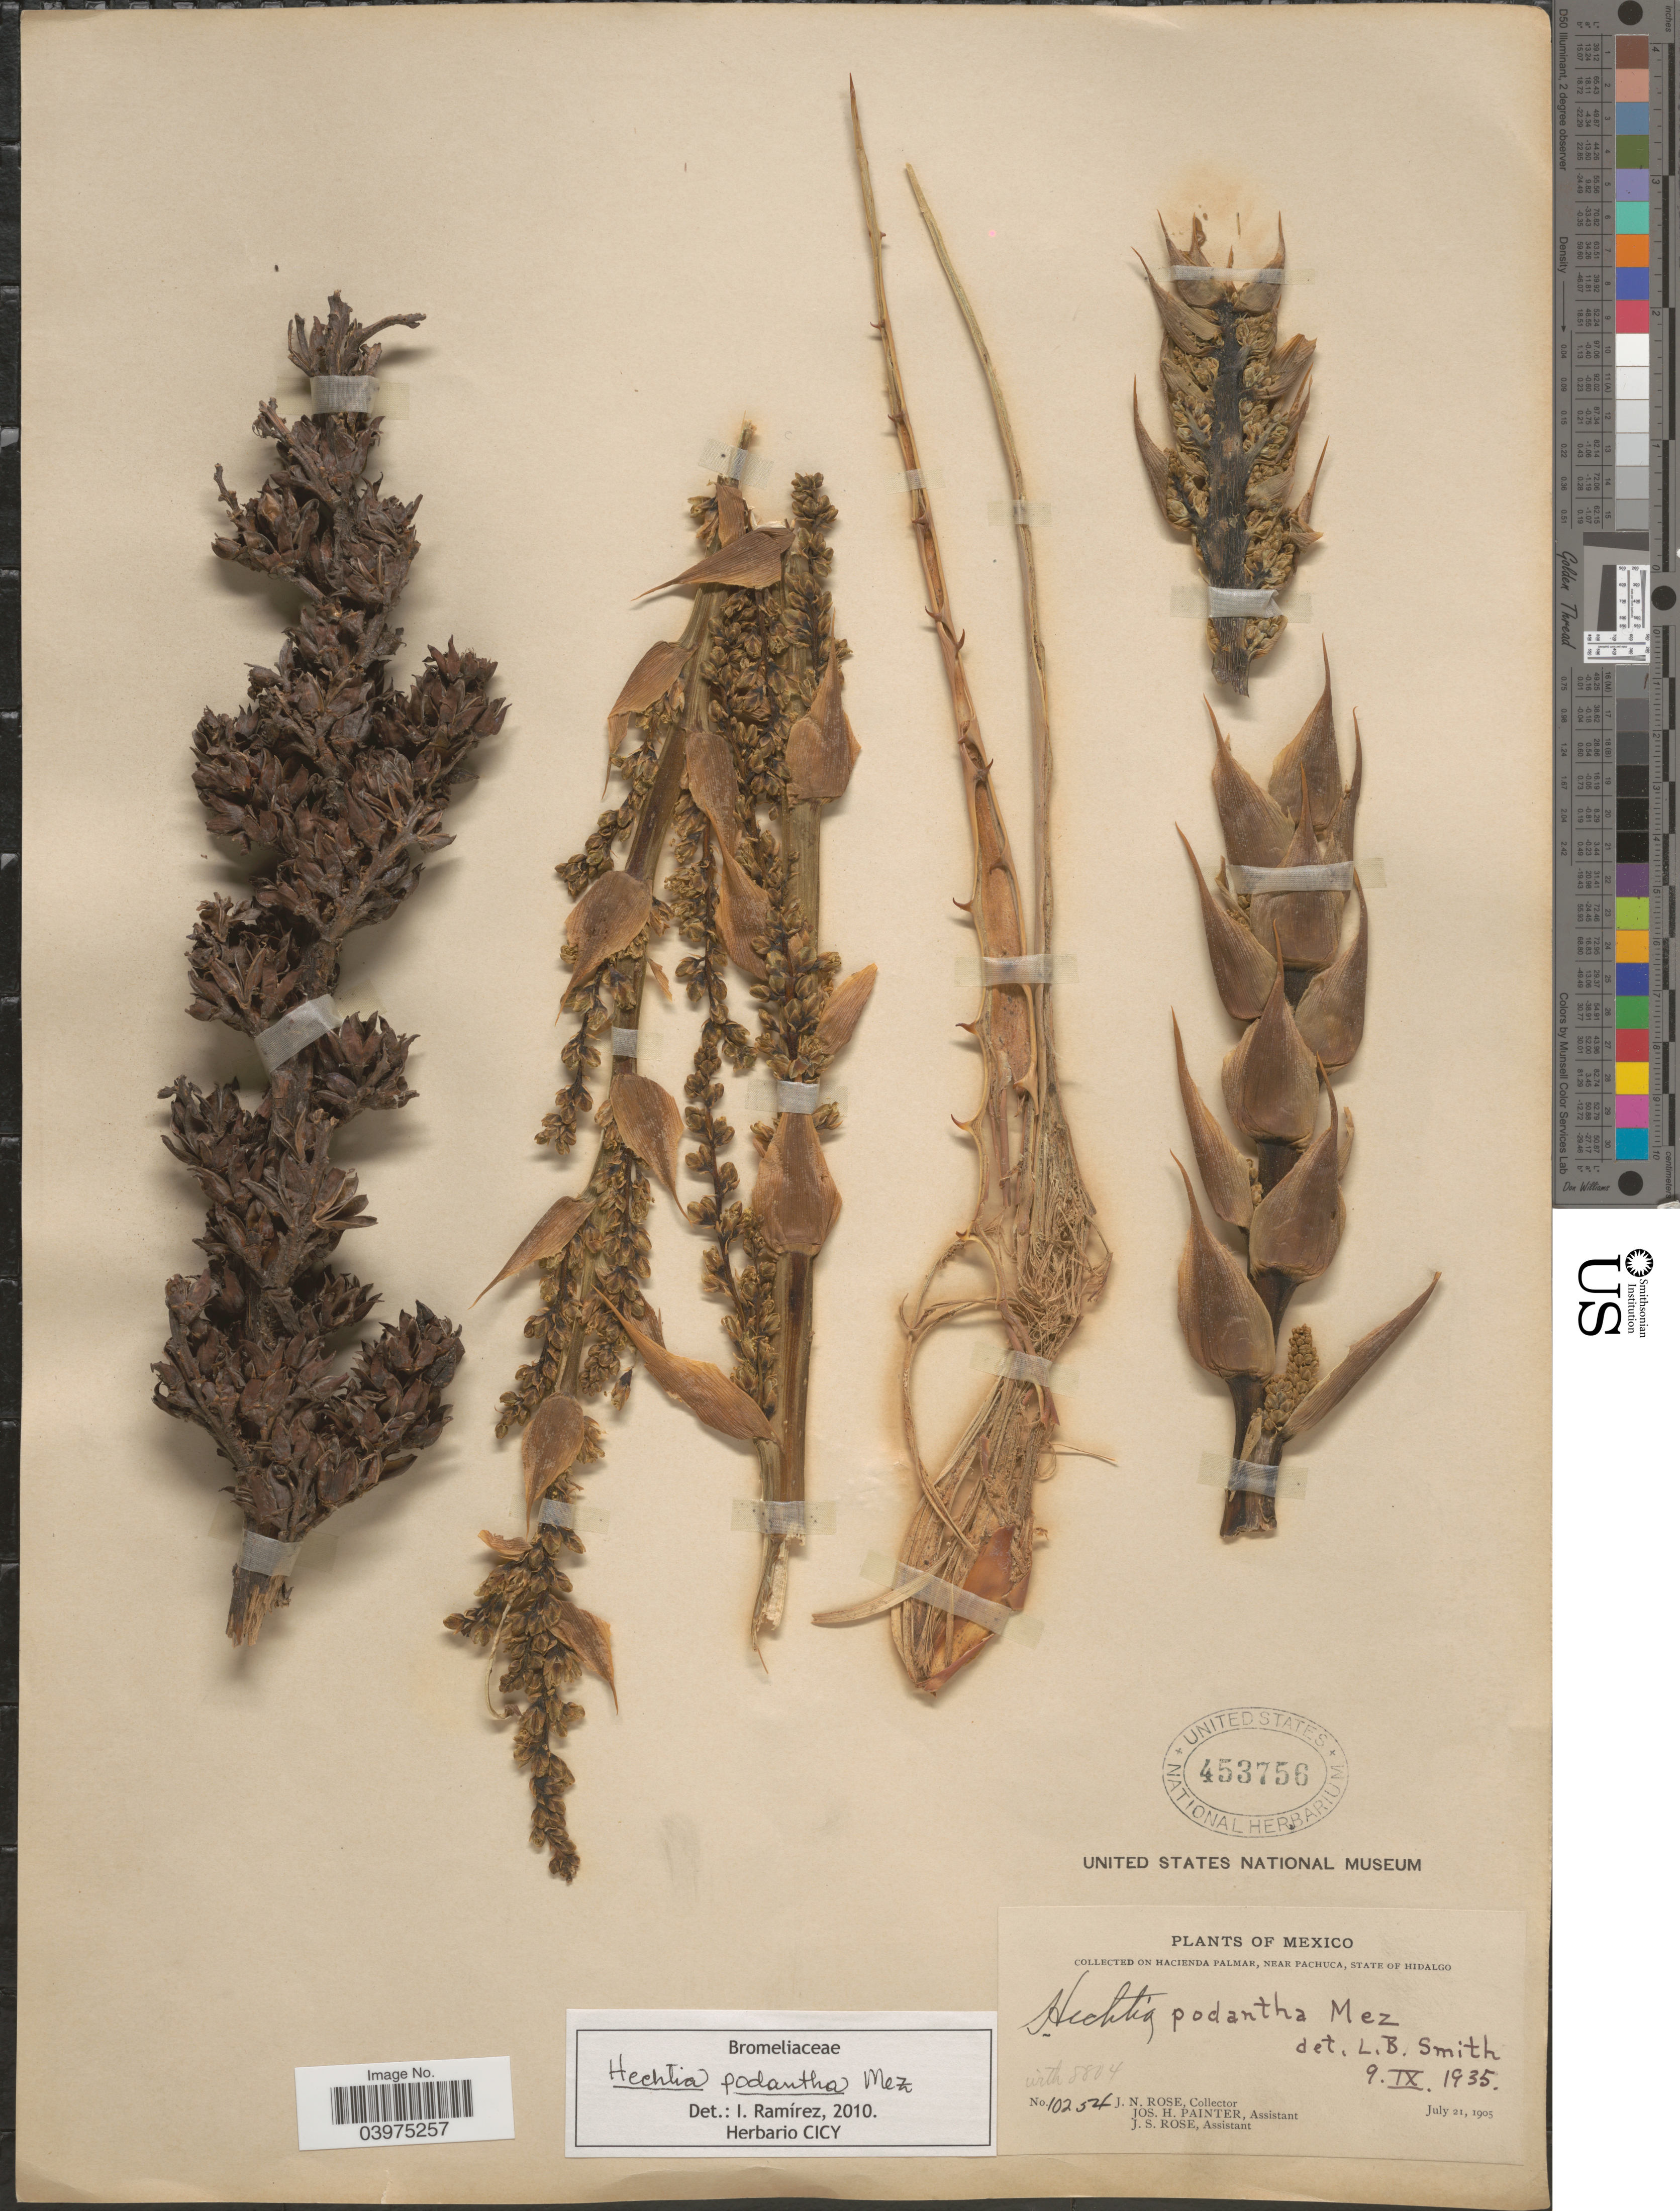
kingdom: Plantae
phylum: Tracheophyta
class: Liliopsida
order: Poales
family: Bromeliaceae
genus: Hechtia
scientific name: Hechtia podantha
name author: Mez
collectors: J. N. Rose, J. H. Painter & J. S. Rose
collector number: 10254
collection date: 1905-07-21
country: Mexico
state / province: Hidalgo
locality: On Hacienda Palmar, Near Pachuca.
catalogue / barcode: US 453756